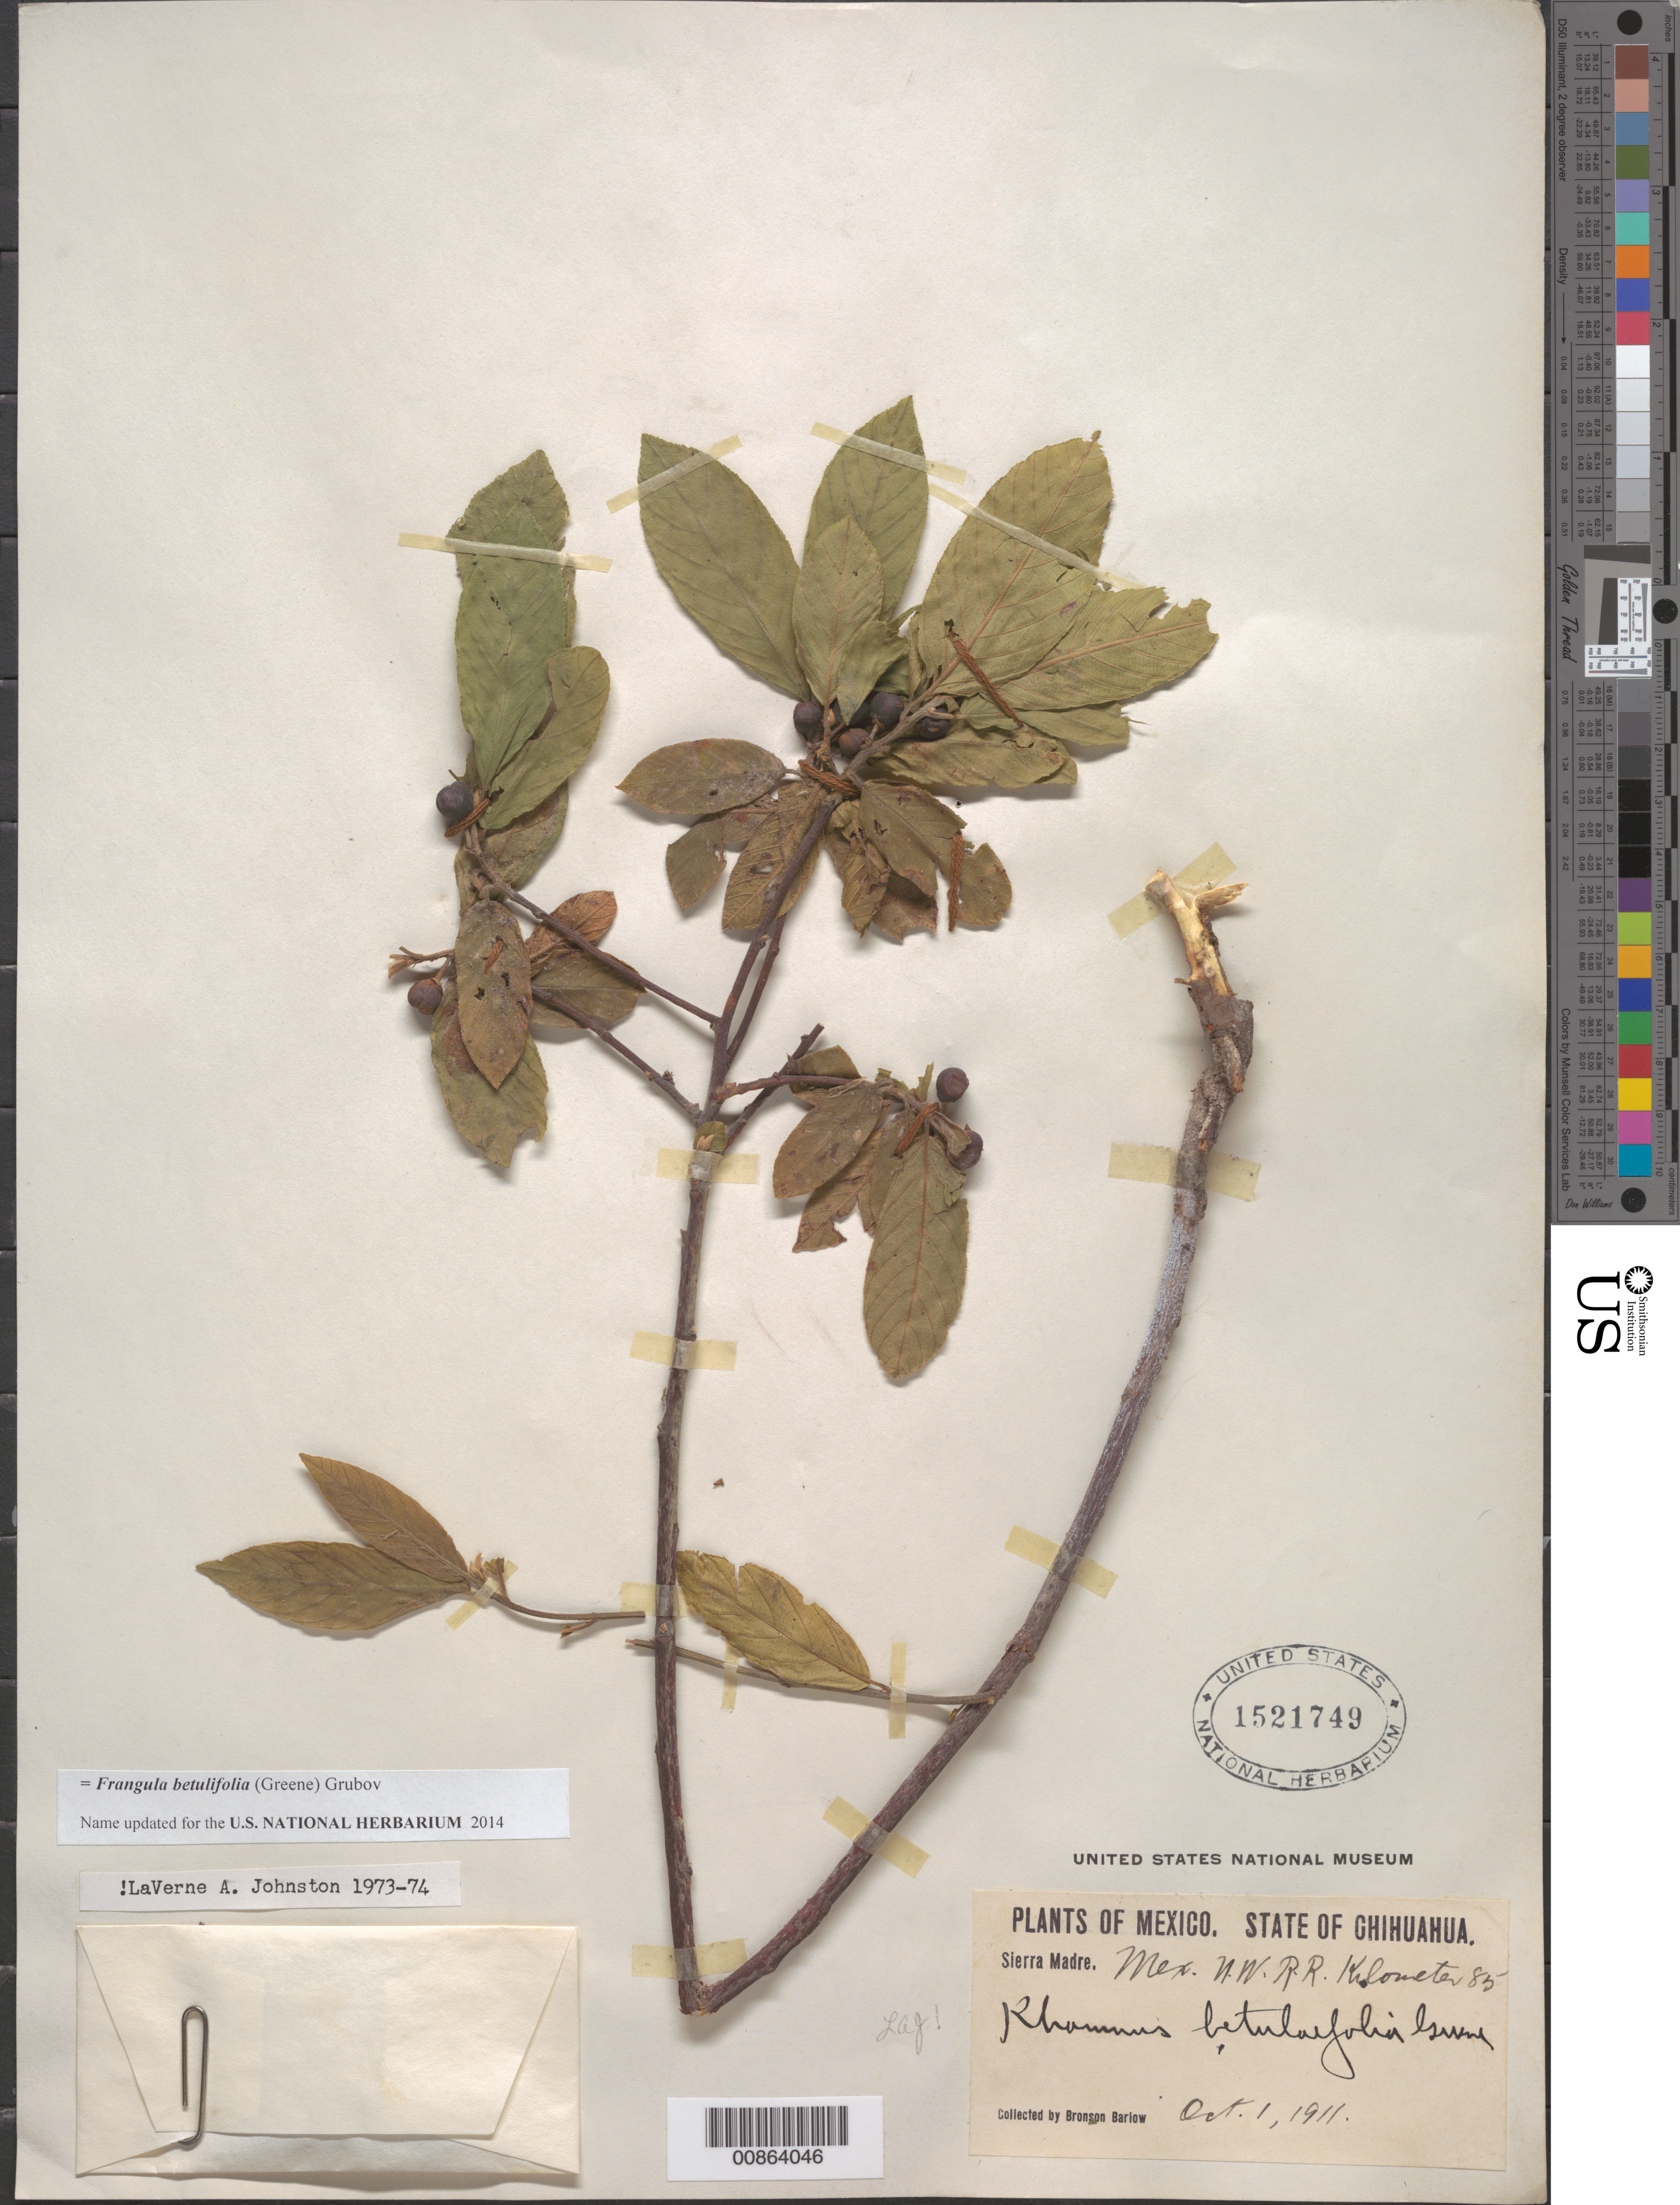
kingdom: Plantae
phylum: Tracheophyta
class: Magnoliopsida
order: Rosales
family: Rhamnaceae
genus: Frangula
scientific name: Frangula betulifolia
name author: (Greene) Grubov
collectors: Barlow, B.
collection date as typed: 01 Oct 1911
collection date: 1911-10-01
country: Mexico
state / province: Chihuahua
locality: Sierra Madre. Mex. N.W.R.R. Kilometer 85.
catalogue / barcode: US 1521749